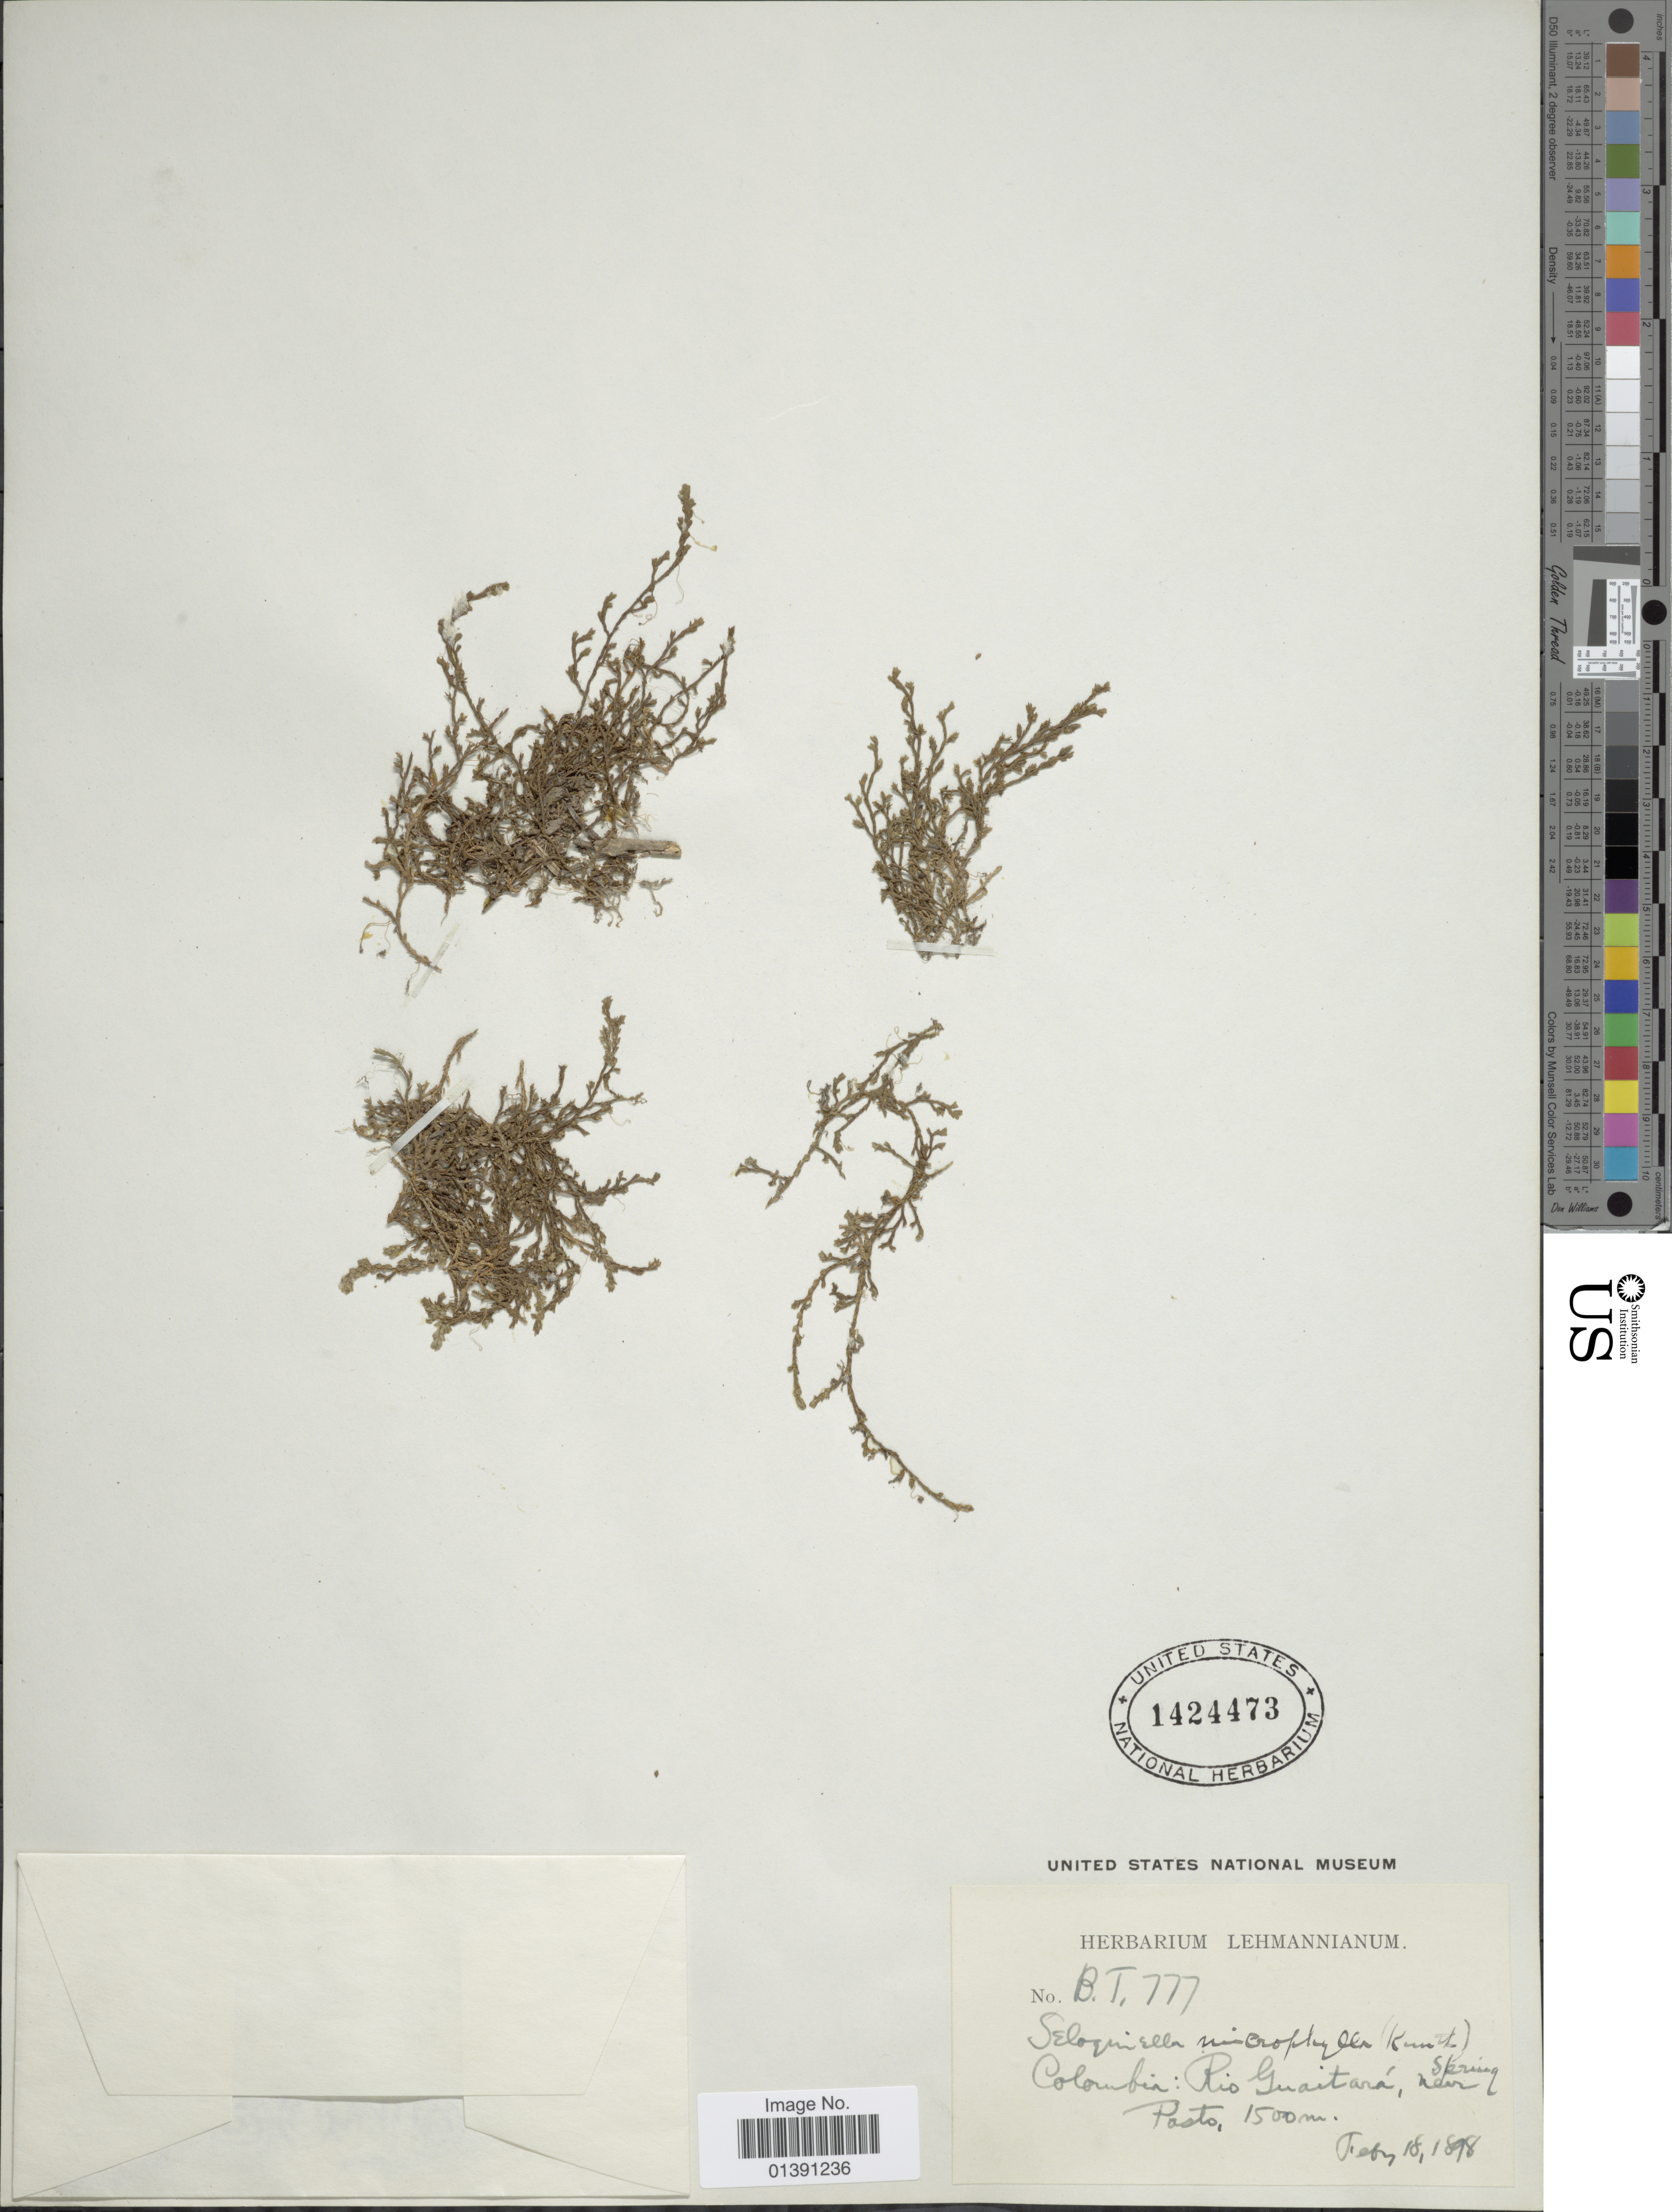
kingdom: Plantae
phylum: Tracheophyta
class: Lycopodiopsida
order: Selaginellales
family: Selaginellaceae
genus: Selaginella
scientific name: Selaginella microphylla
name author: (Kunth) Spring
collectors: ex herb. Lehmannianum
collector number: B.T. 777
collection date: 1898-02-18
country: Colombia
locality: Rio Guaitára, near Pasto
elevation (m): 1500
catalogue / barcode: US 1424473